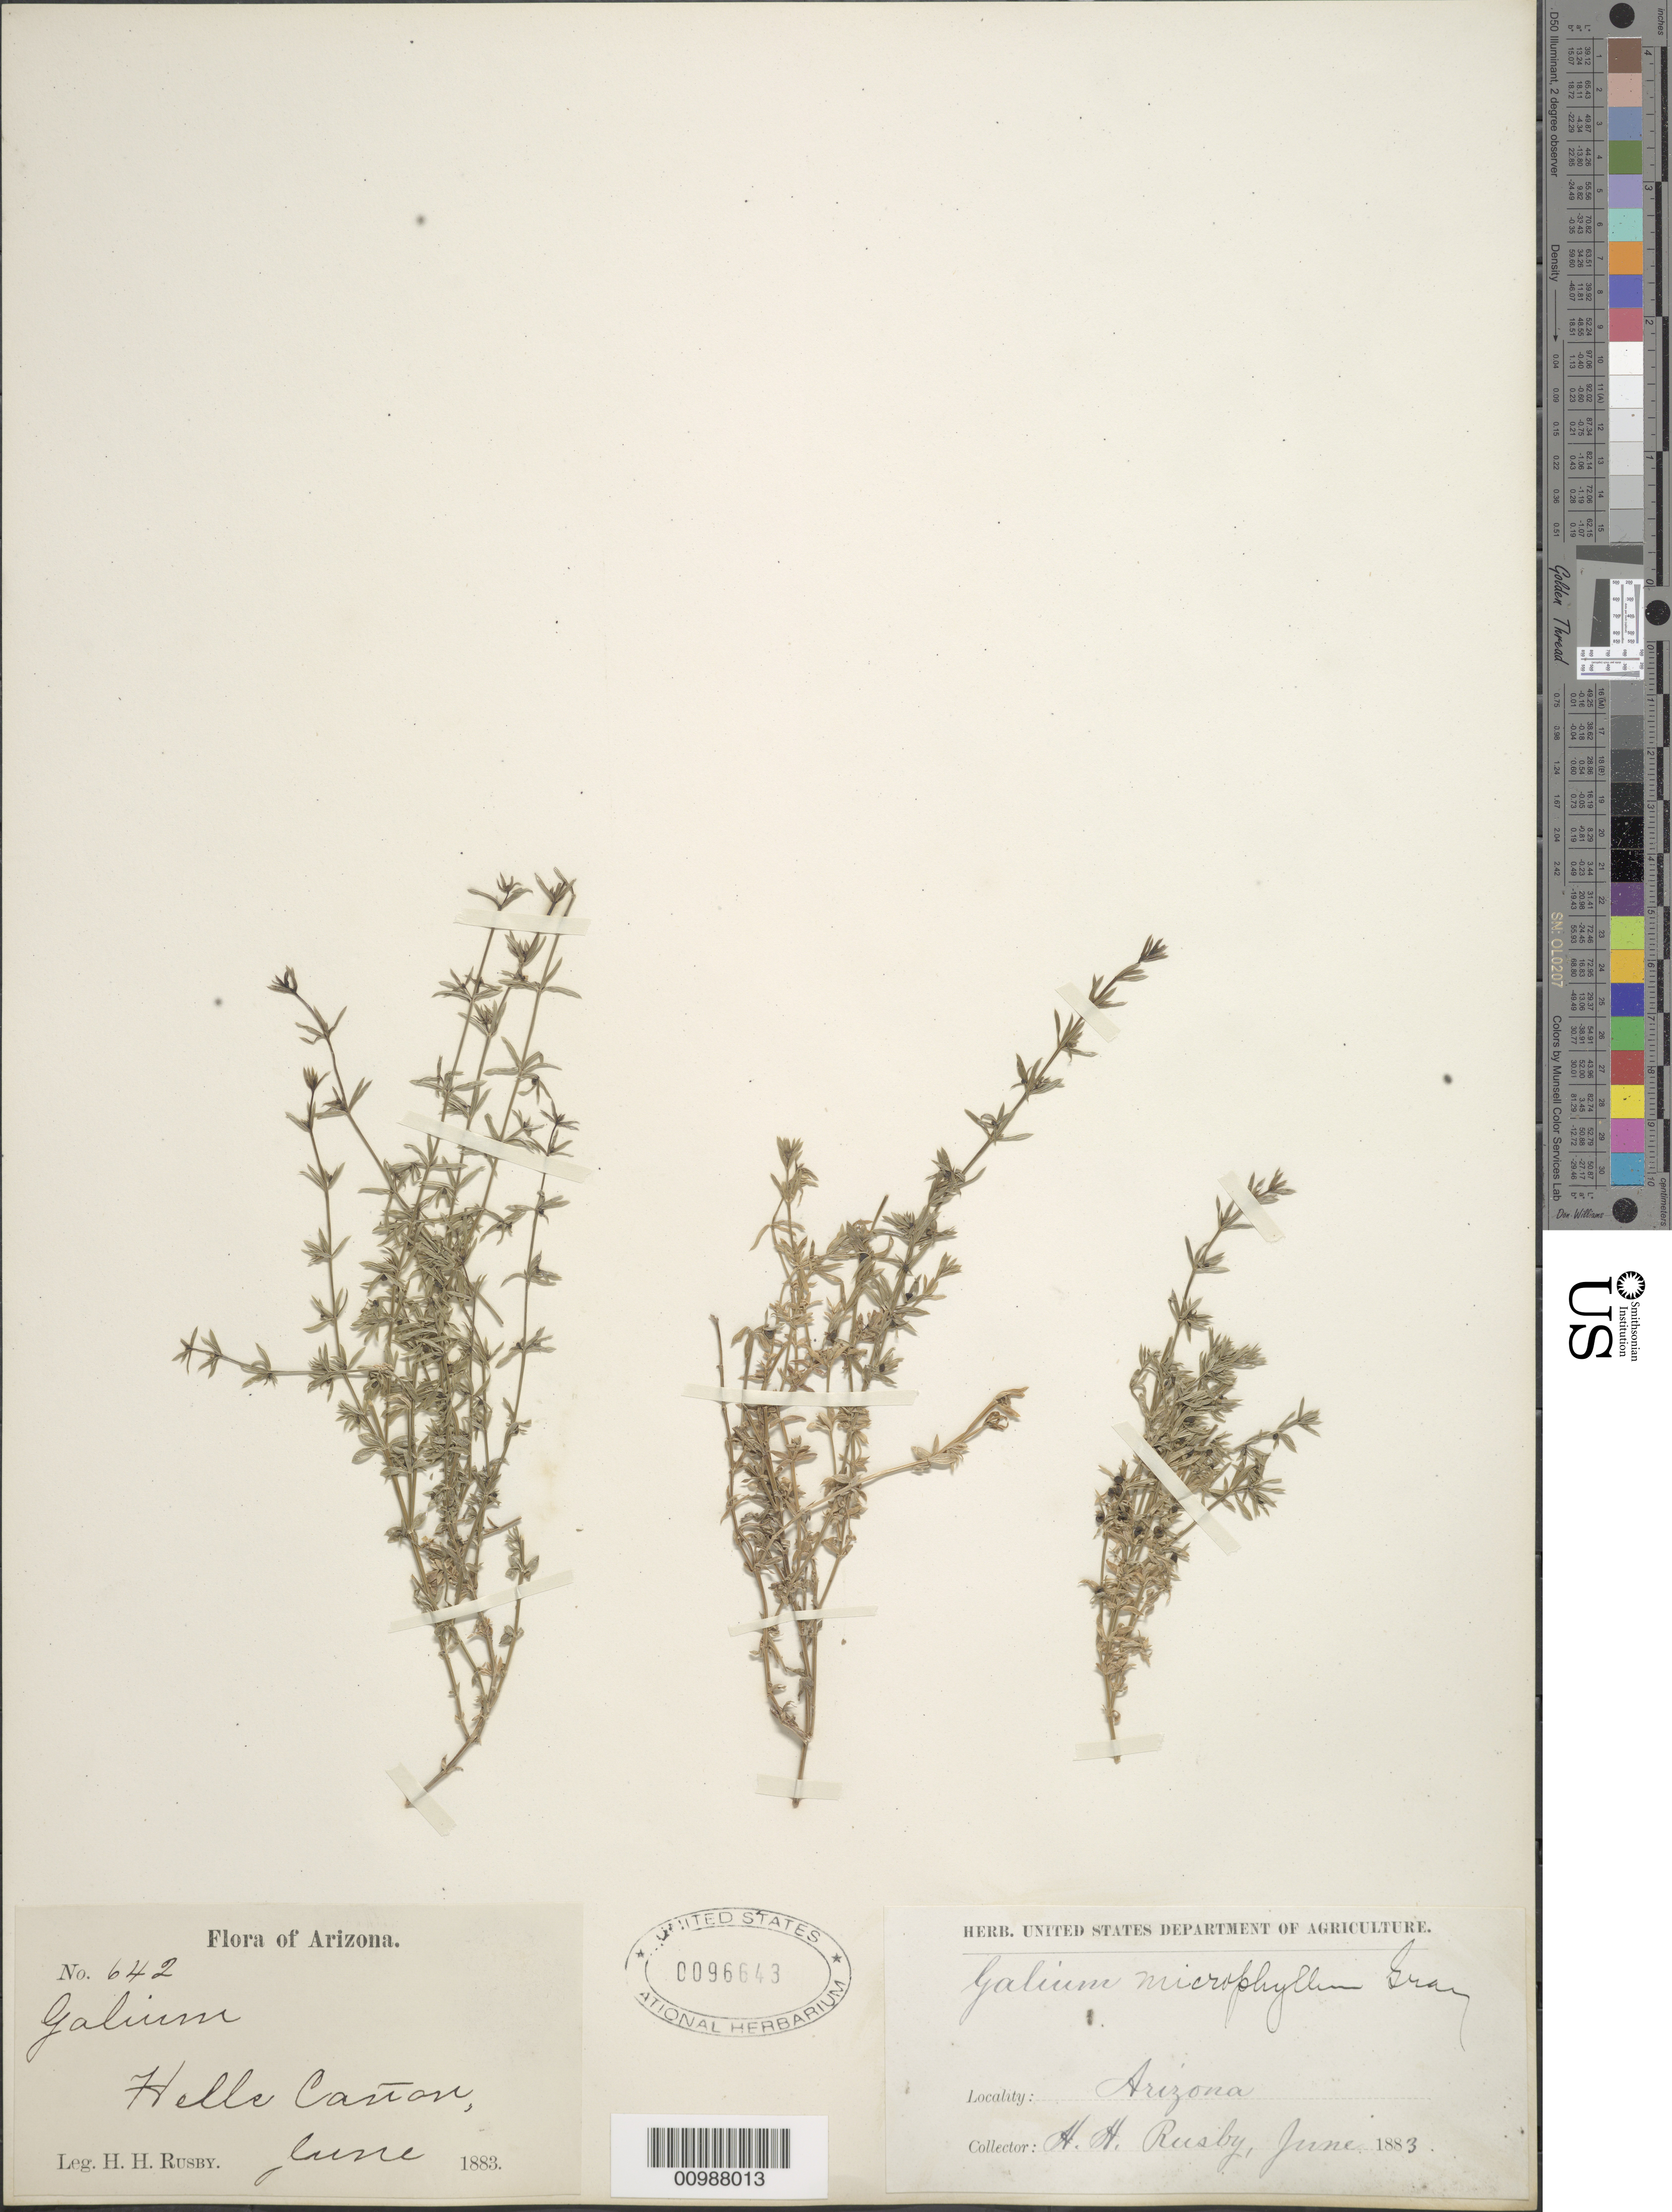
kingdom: Plantae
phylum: Tracheophyta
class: Magnoliopsida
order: Gentianales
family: Rubiaceae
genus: Galium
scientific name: Galium microphyllum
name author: A. Gray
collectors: H. H. Rusby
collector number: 642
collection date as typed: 1883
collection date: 1883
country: United States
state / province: Arizona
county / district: Yavapai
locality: Hell's Canyon.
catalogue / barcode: US 96643